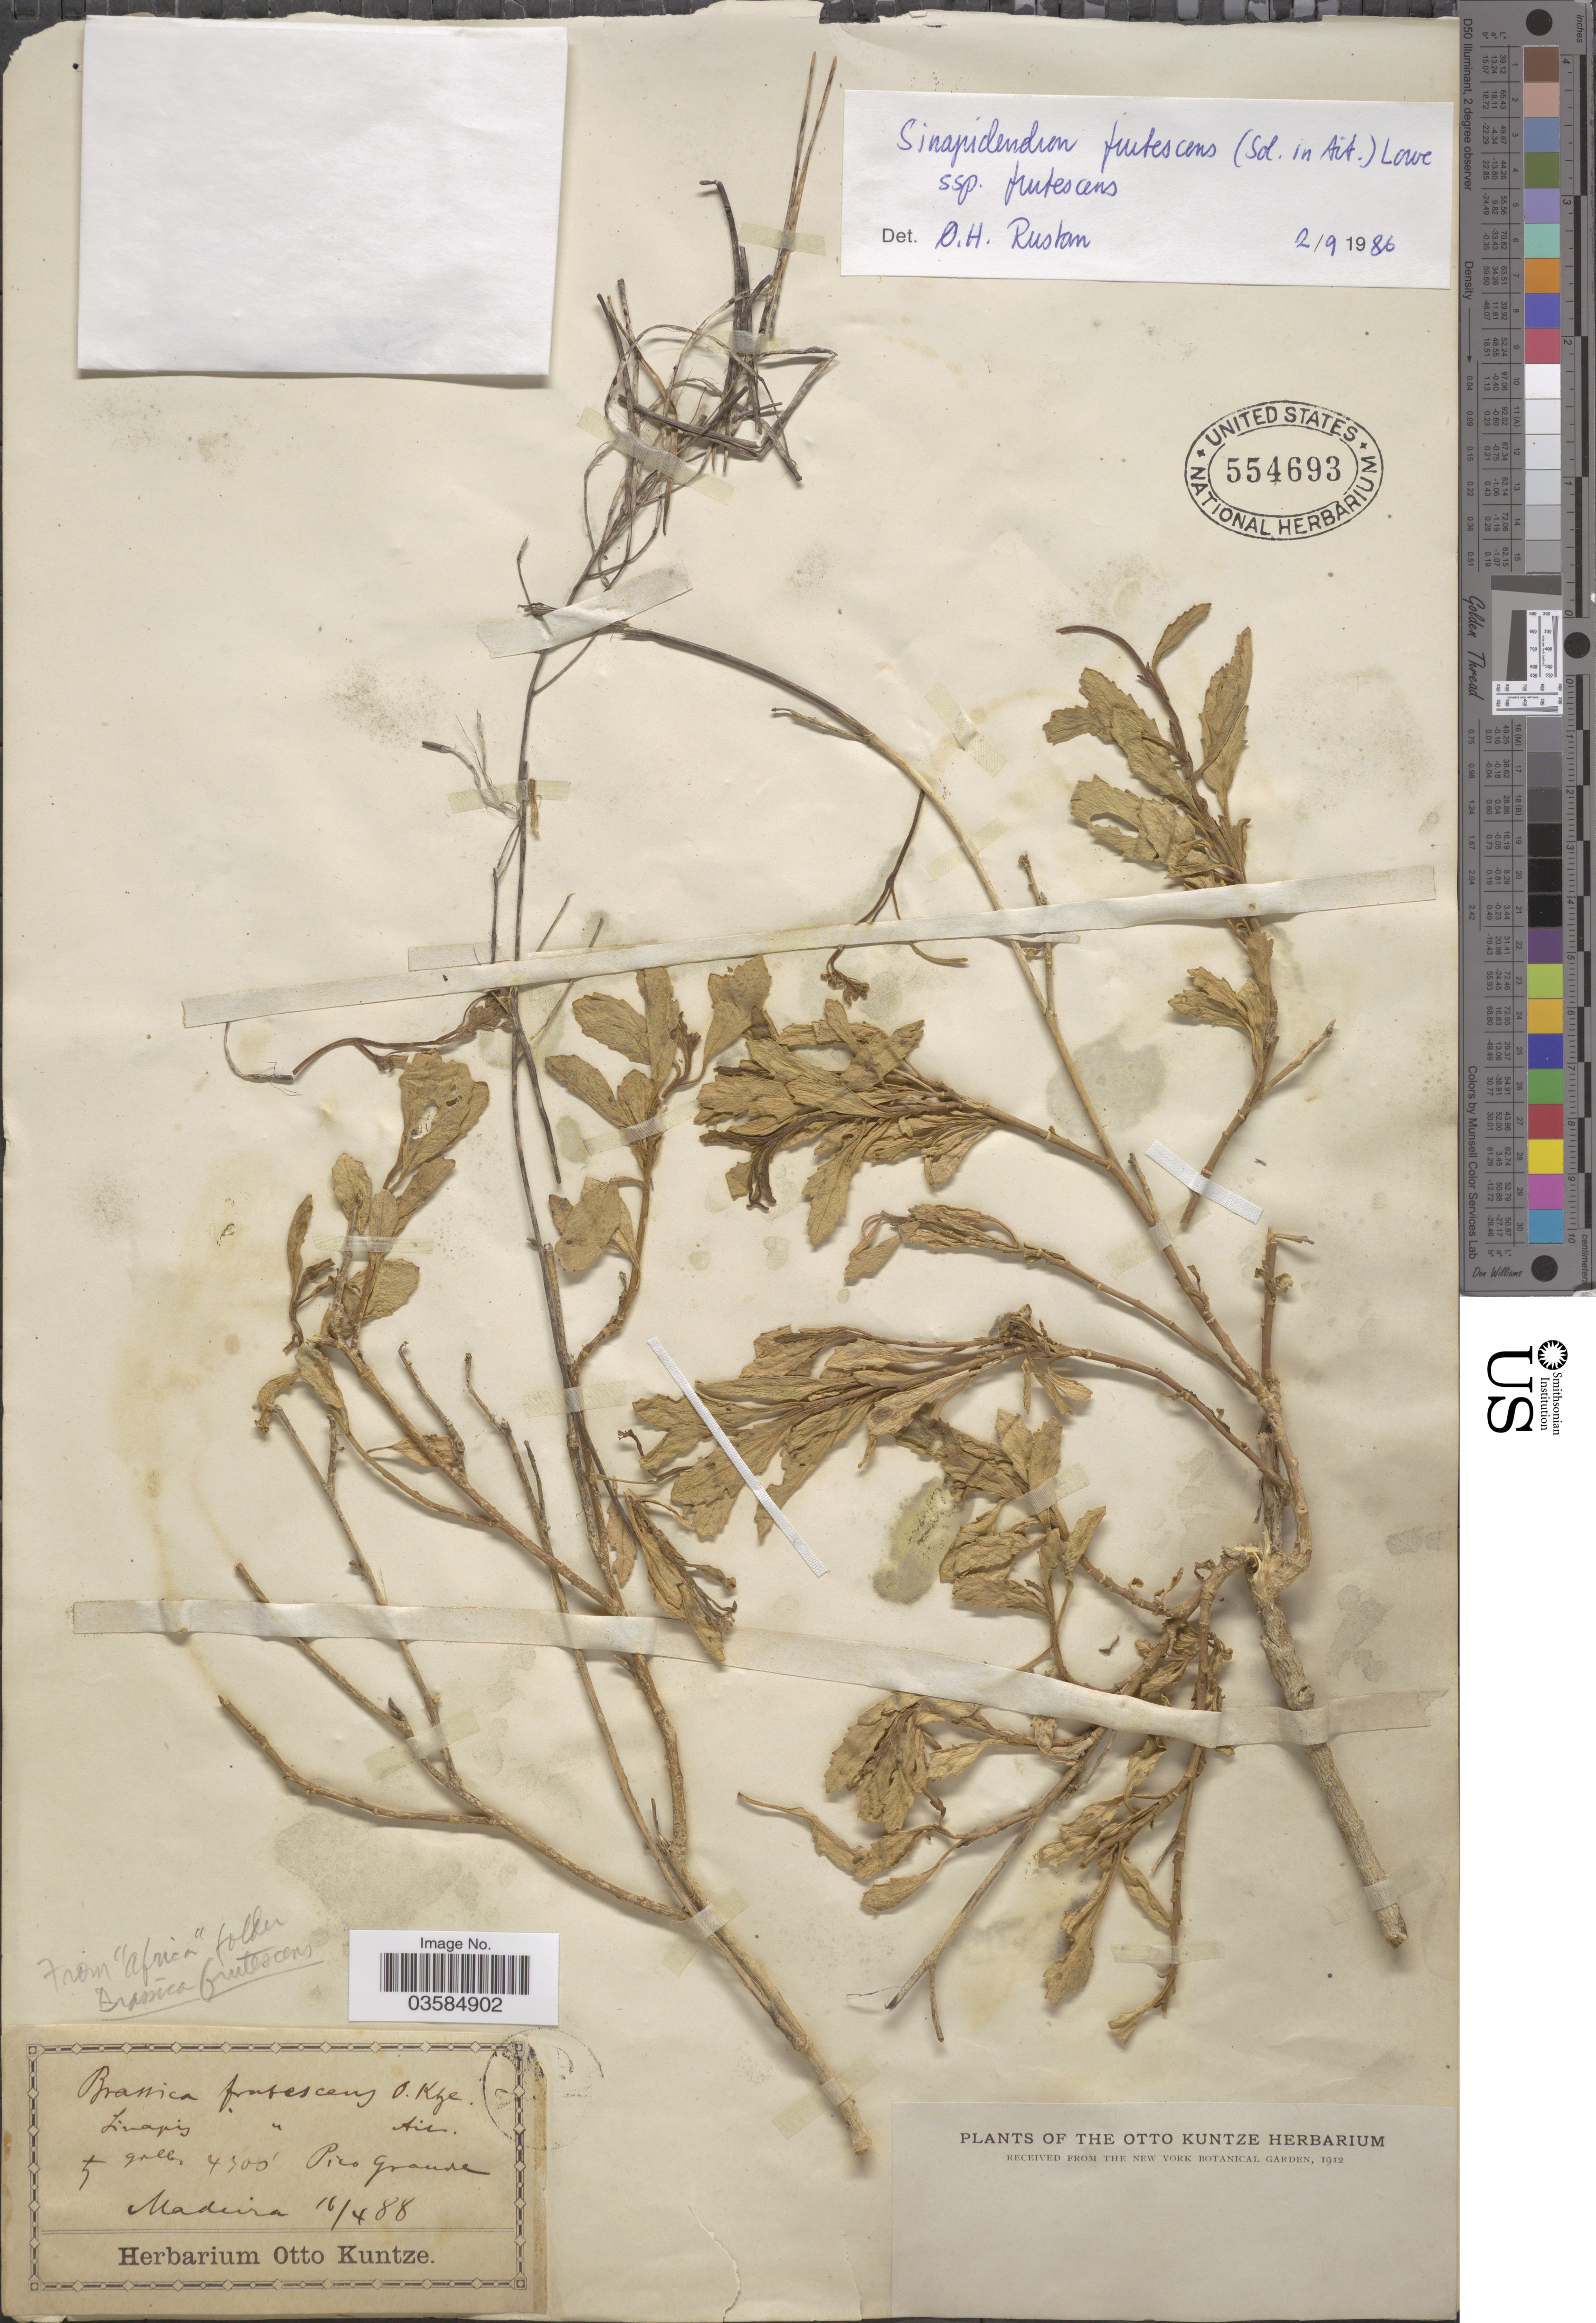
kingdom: Plantae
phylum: Tracheophyta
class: Magnoliopsida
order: Brassicales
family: Brassicaceae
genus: Sinapidendron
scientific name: Sinapidendron frutescens var. frutescens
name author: (Sol.) Lowe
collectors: ex herb. Otto Kuntze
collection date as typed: Transcribed d/m/y: 16/4/88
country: Spain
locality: Rio Grande. Madeira.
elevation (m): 1311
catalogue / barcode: US 554693